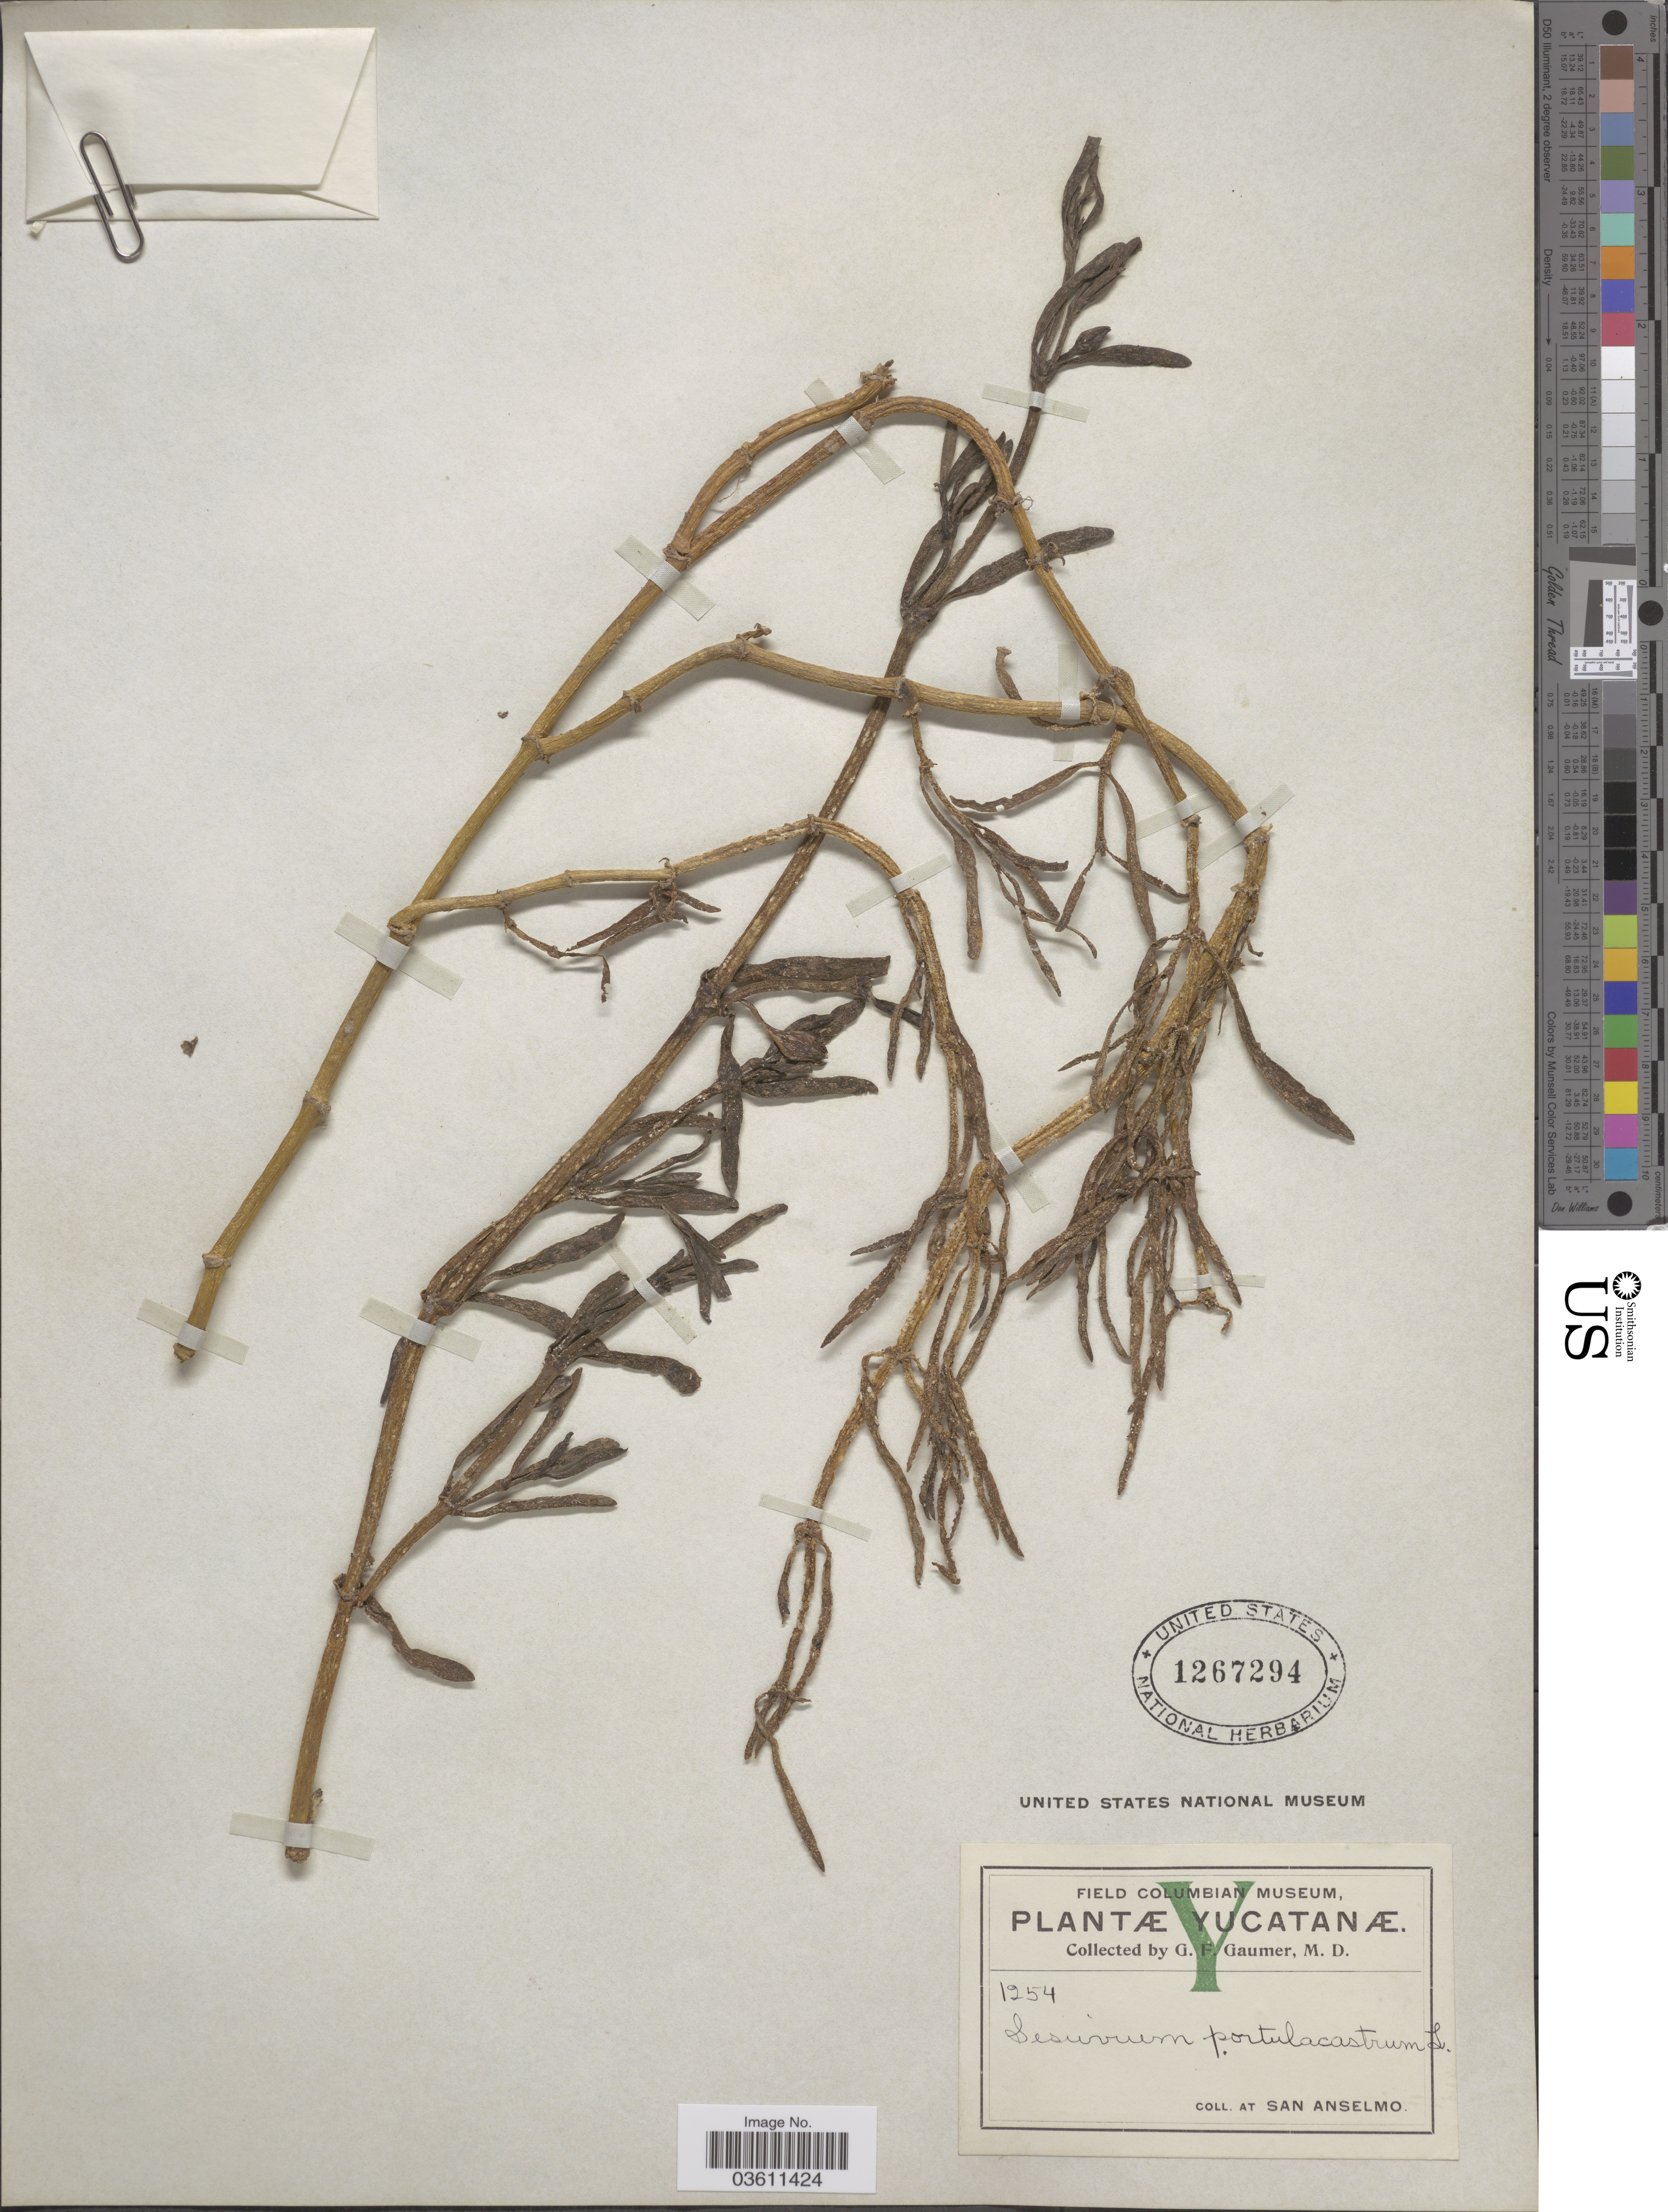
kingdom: Plantae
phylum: Tracheophyta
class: Magnoliopsida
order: Caryophyllales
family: Aizoaceae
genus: Sesuvium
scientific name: Sesuvium portulacastrum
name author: (L.) L.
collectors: G. F. Gaumer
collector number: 1254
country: Mexico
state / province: Yucatán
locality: At San Anselmo.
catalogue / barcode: US 1267294